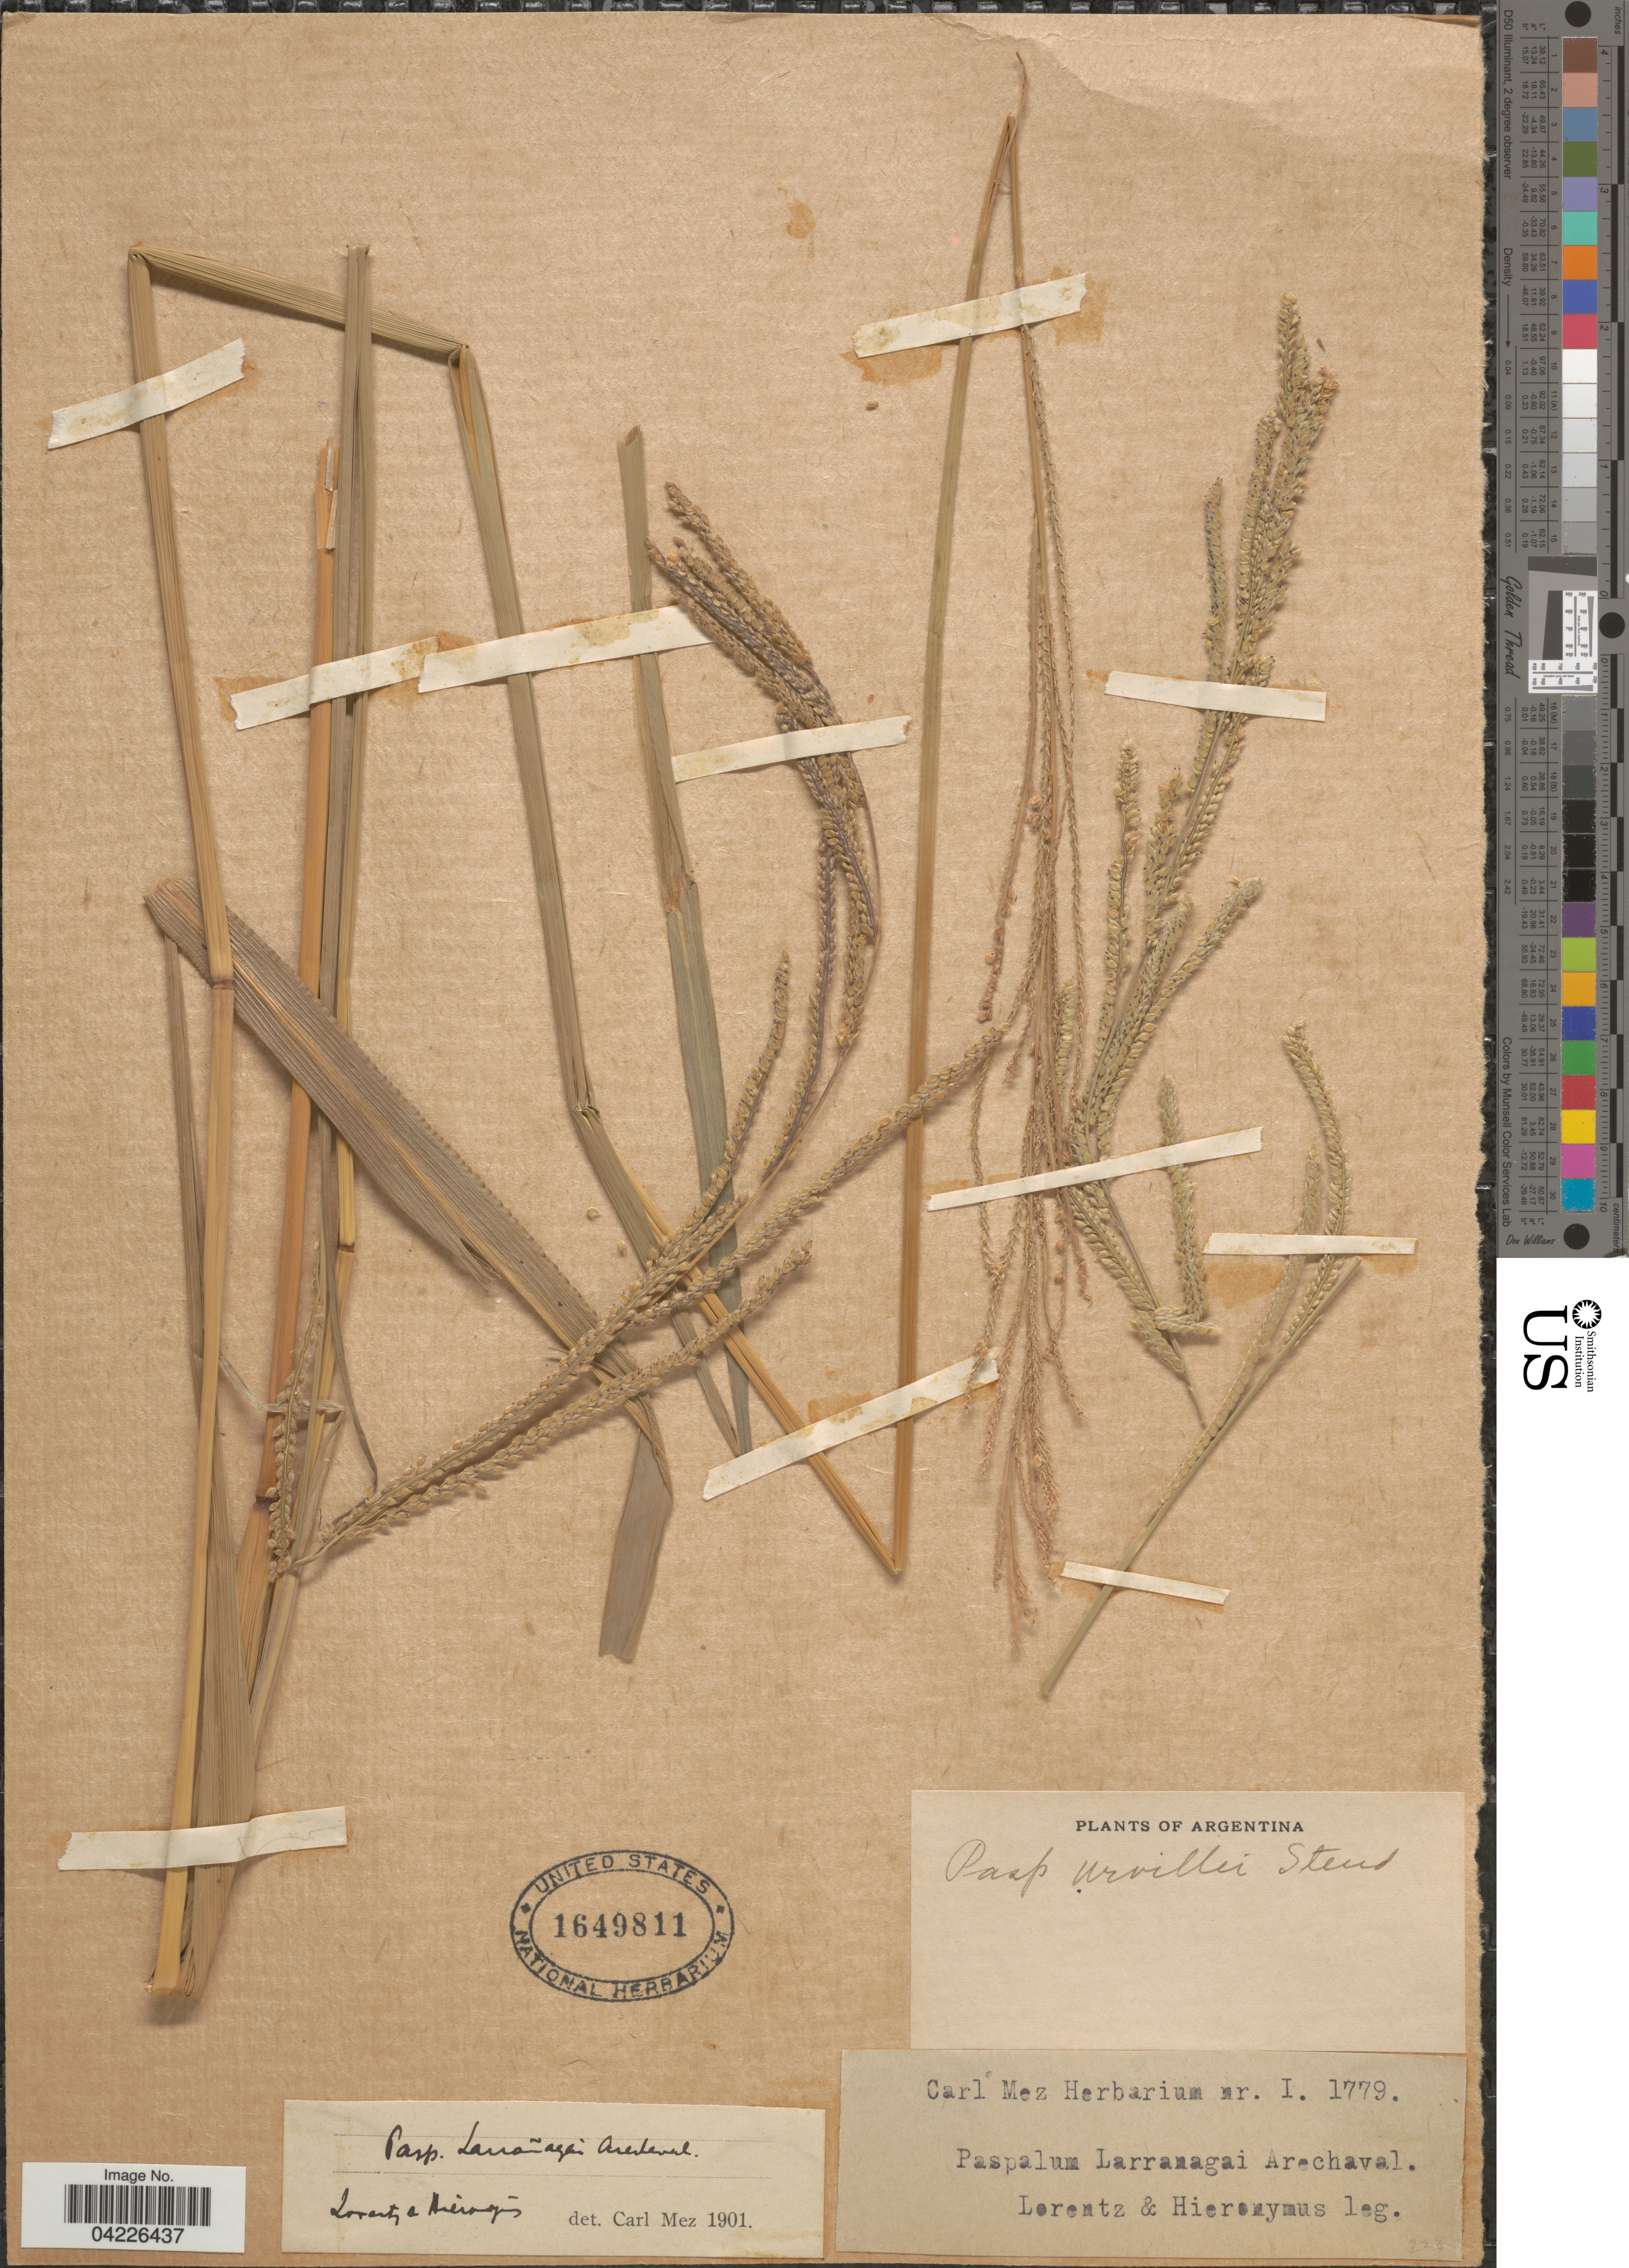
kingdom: Plantae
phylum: Tracheophyta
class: Liliopsida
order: Poales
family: Poaceae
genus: Paspalum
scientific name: Paspalum urvillei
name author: Steud.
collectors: -. Lorentz & -. Hieronymus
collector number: I1779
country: Argentina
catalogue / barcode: US 1649811